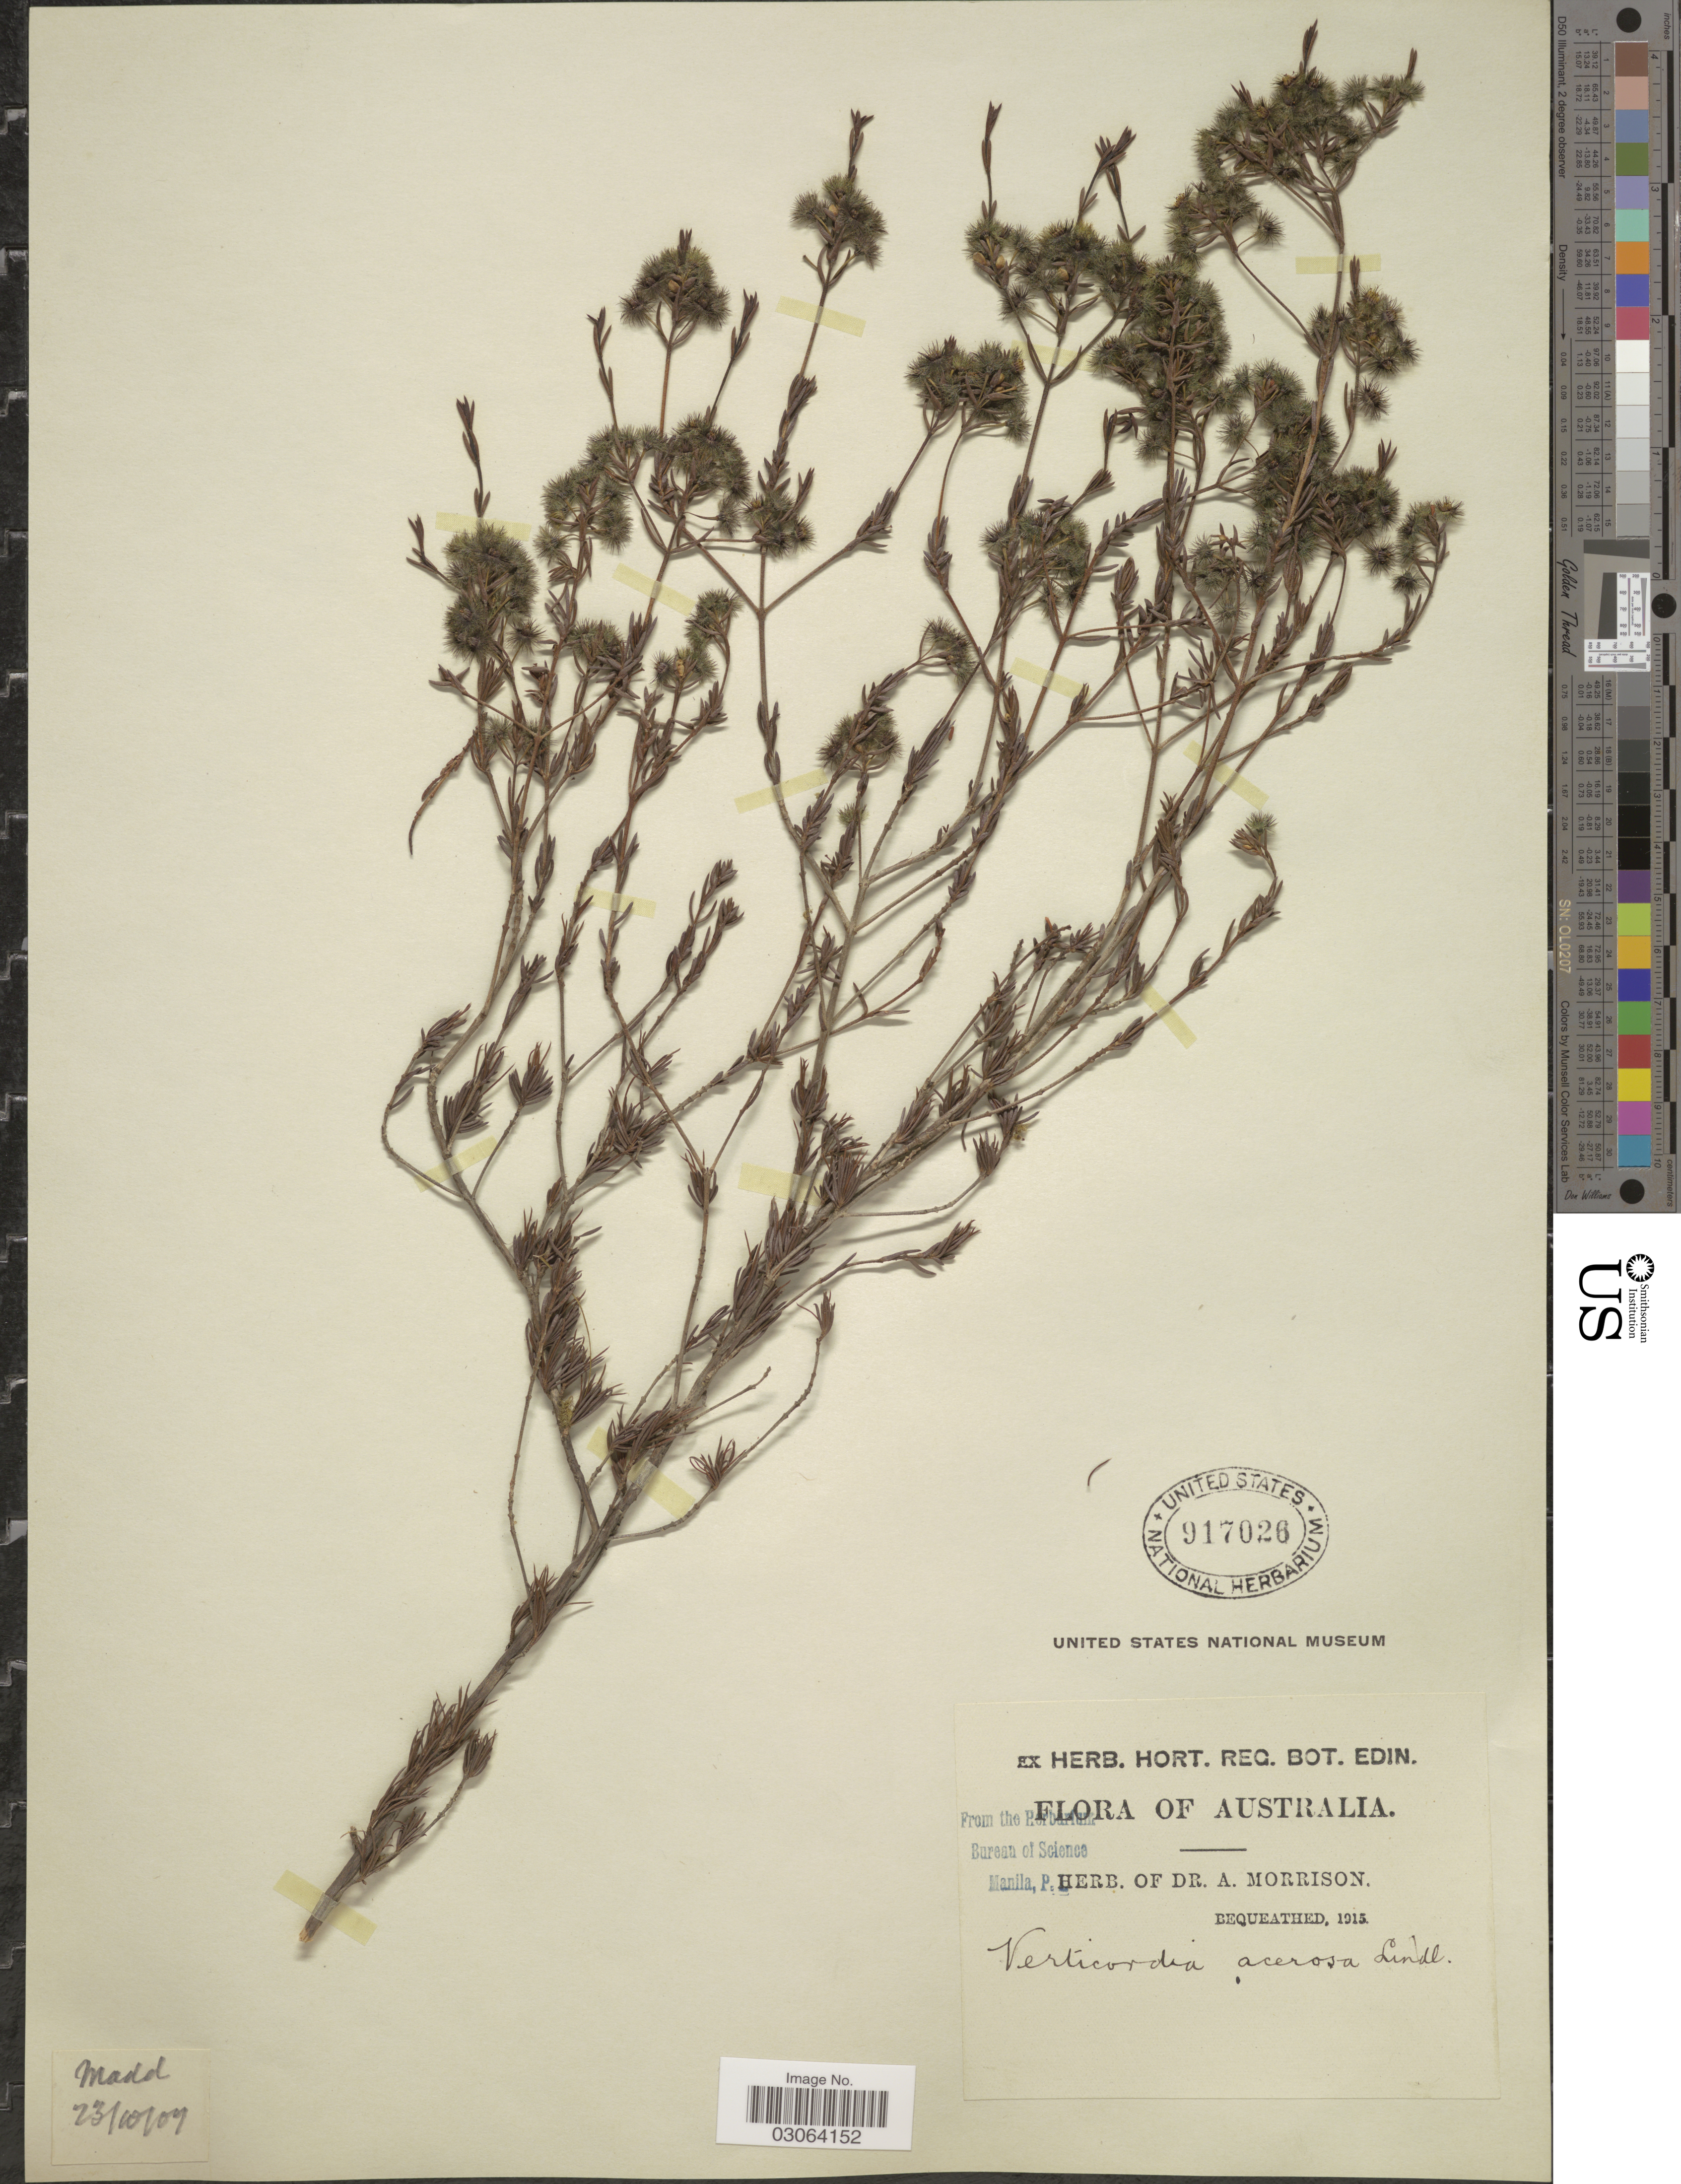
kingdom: Plantae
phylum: Tracheophyta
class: Magnoliopsida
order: Myrtales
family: Myrtaceae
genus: Verticordia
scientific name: Verticordia acerosa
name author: Lindl.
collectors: ex herb. Dr. A. Morrison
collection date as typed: Transcribed d/m/y: 23/10/9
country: Australia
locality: Madd.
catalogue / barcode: US 917026